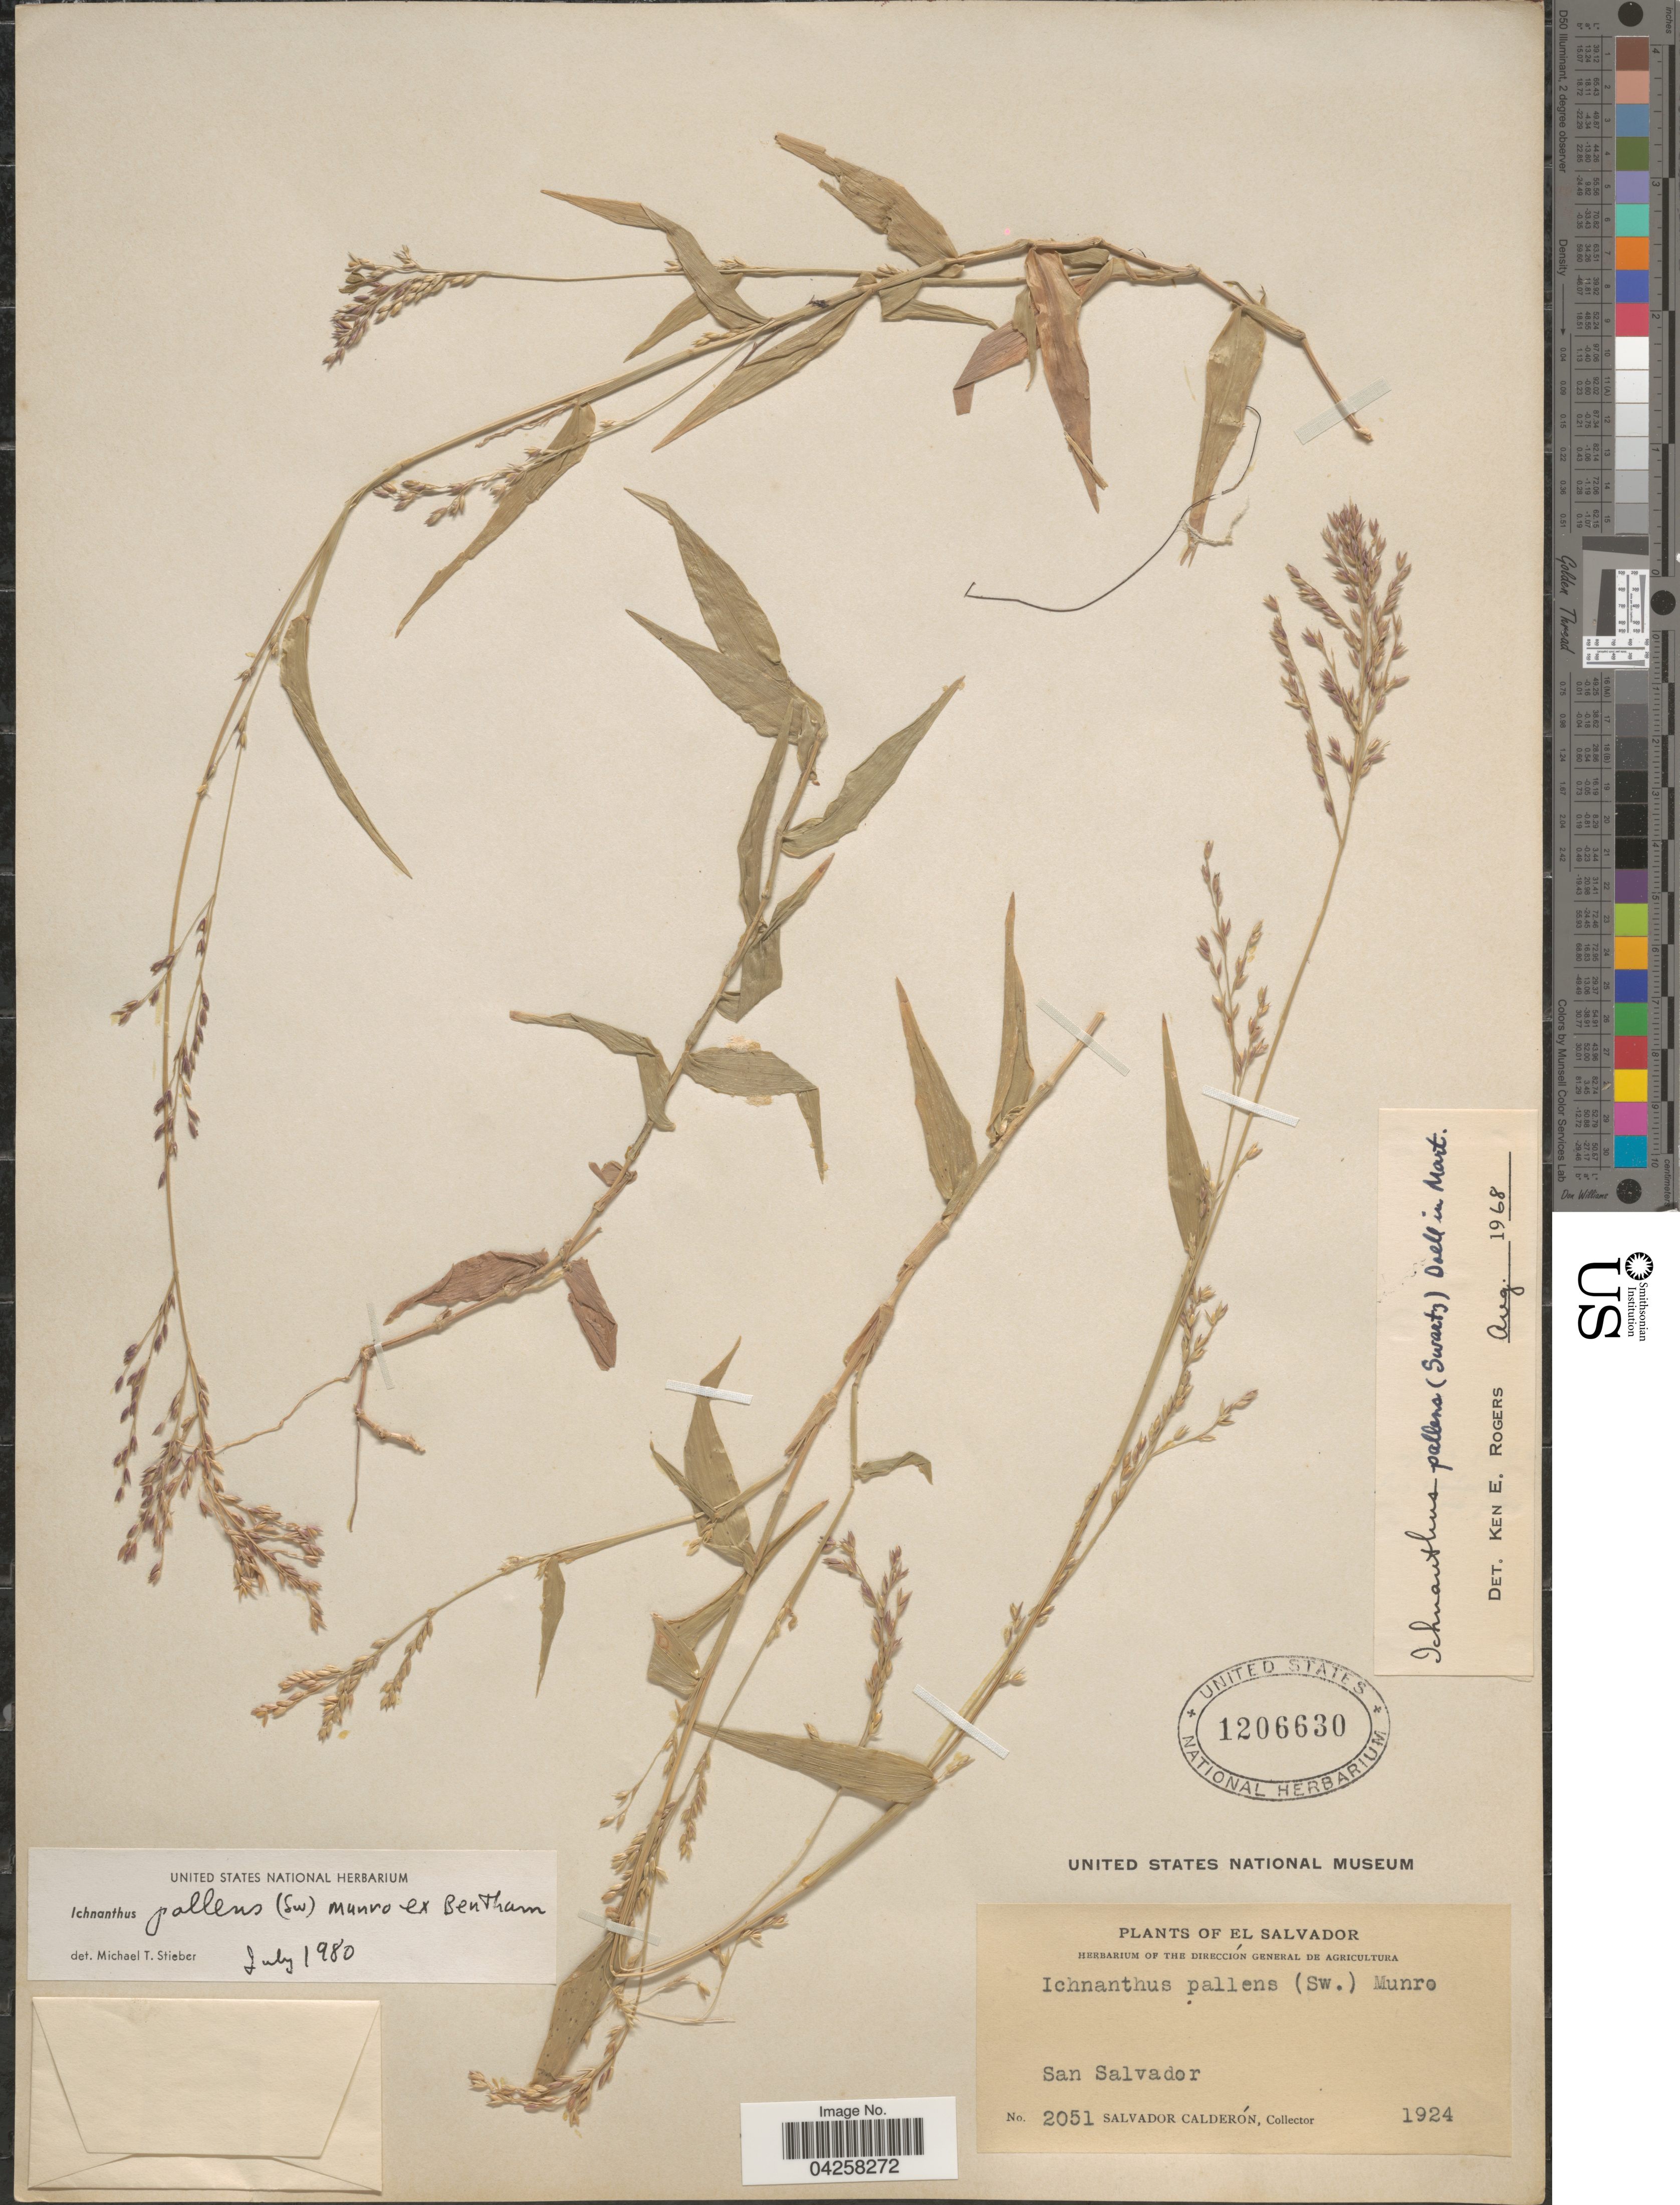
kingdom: Plantae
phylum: Tracheophyta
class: Liliopsida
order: Poales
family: Poaceae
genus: Ichnanthus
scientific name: Ichnanthus pallens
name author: (Sw.) Munro ex Benth.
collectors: S. Calderón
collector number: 2051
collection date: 1924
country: El Salvador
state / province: San Salvador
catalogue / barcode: US 1206630